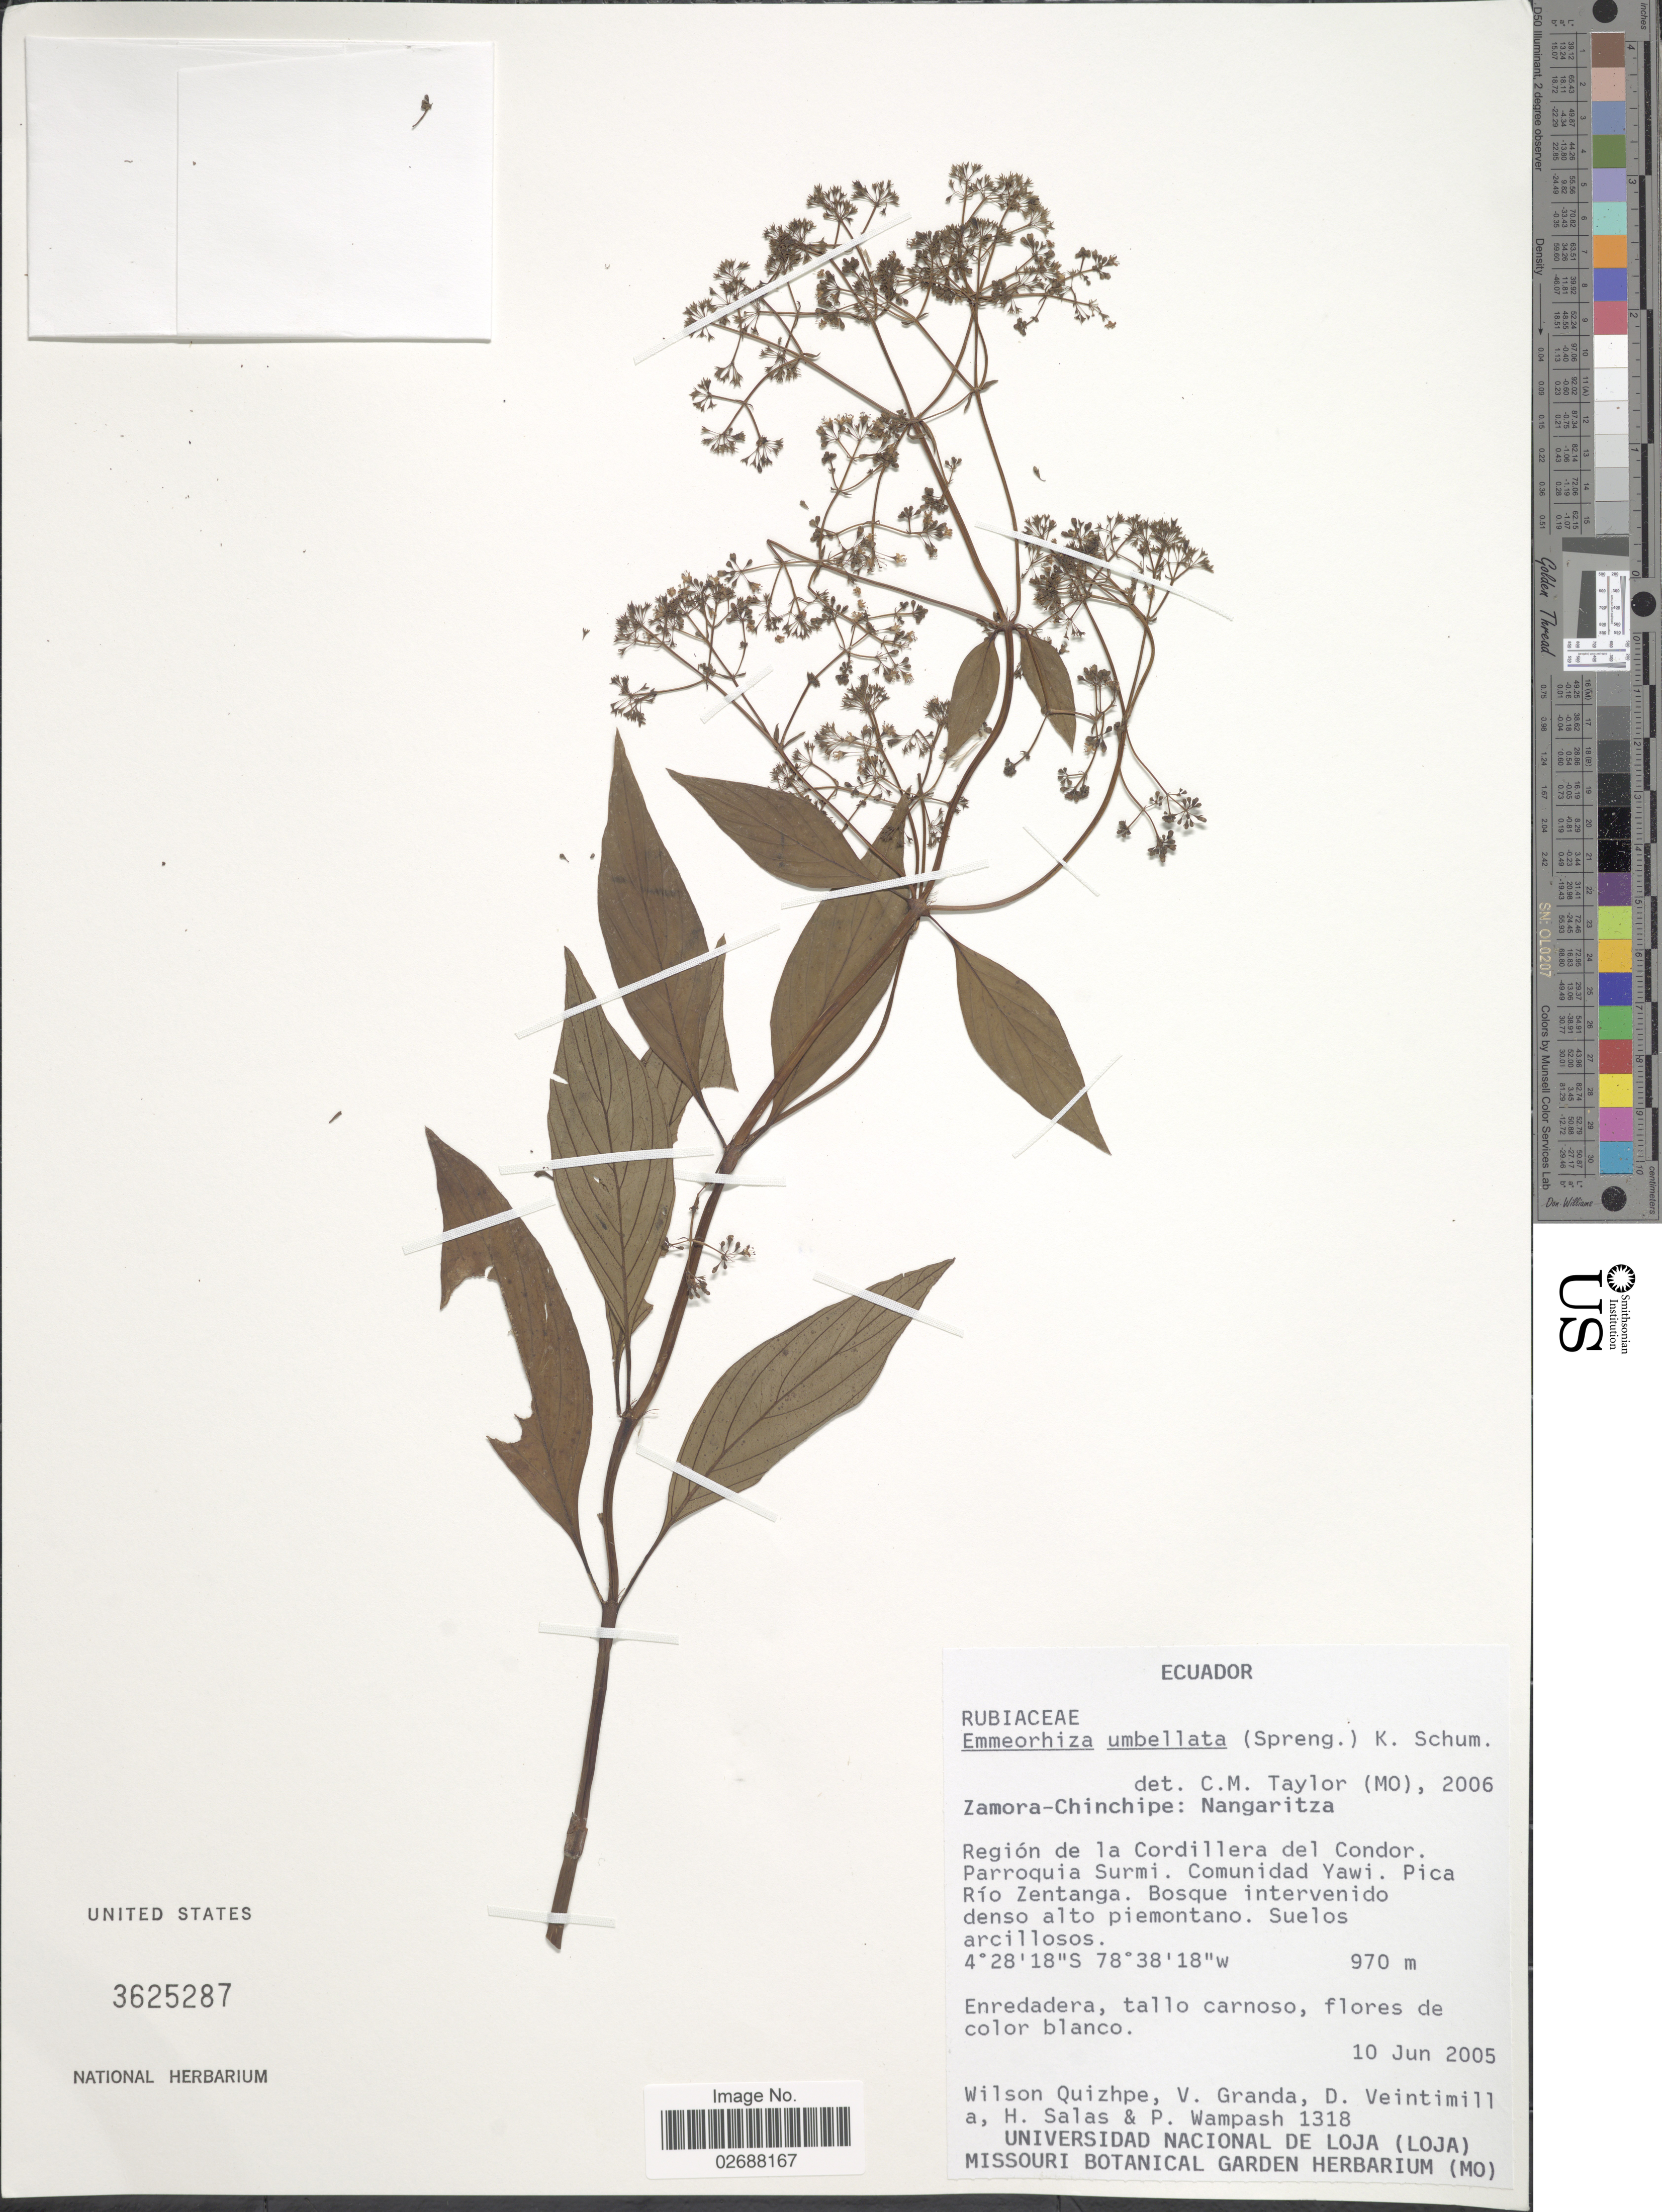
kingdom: Plantae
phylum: Tracheophyta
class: Magnoliopsida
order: Gentianales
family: Rubiaceae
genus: Emmeorhiza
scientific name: Emmeorhiza umbellata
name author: (Spreng.) K. Schum.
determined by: Kirkbride, J. H.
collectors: W. Quizhpe, V. Granda, D. Veintimilla, H. Salas & P. Wampash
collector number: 1318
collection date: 2005-06-10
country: Ecuador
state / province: Zamora-Chinchipe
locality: Nangaritza. Region de la Cordillera del Condor. Parroquia Surmi. Comunidad Yawi. Pica Rio Zentanga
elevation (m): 970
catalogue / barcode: US 3625287